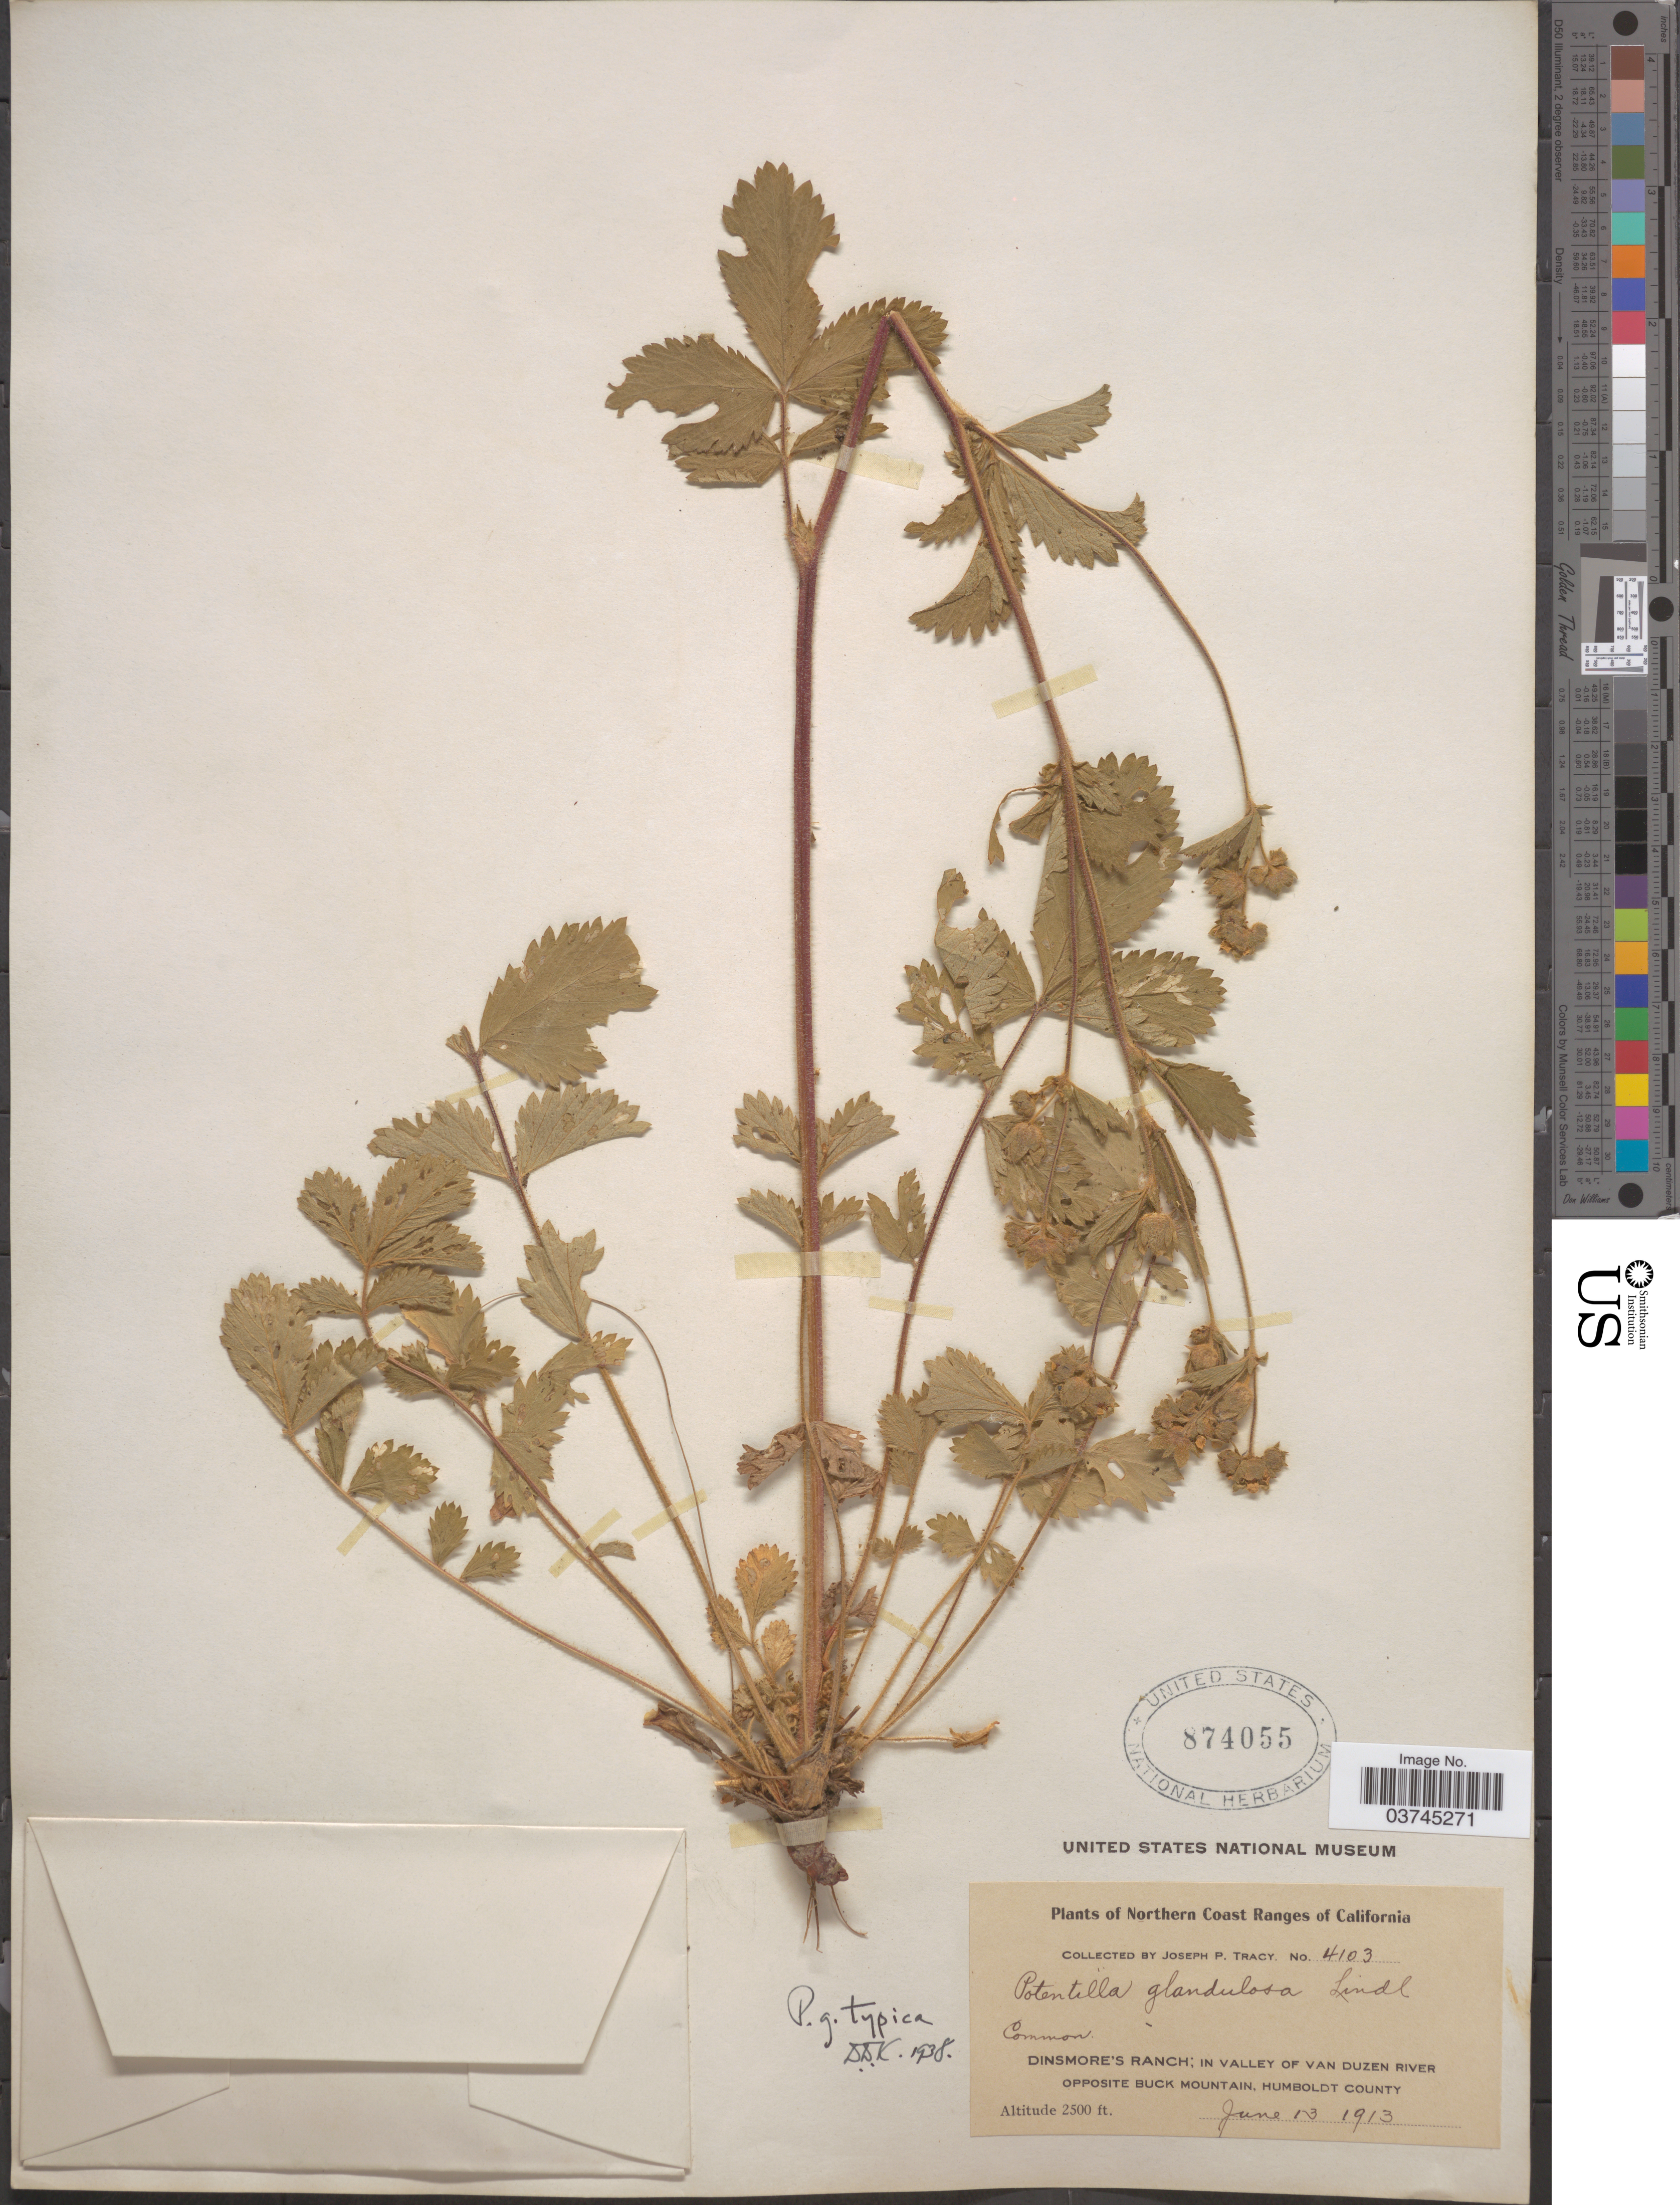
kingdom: Plantae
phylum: Tracheophyta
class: Magnoliopsida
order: Rosales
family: Rosaceae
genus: Drymocallis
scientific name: Drymocallis glandulosa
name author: (Lindl.) Rydb.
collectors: J. Tracy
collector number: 4103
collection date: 1913-06-13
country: United States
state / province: California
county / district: Humboldt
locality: Northern Coast Ranges of California. Dinsmore's Ranch; in valley of van Duzen River opposite Buck Mountain, Humboldt County.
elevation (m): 762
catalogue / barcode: US 874055